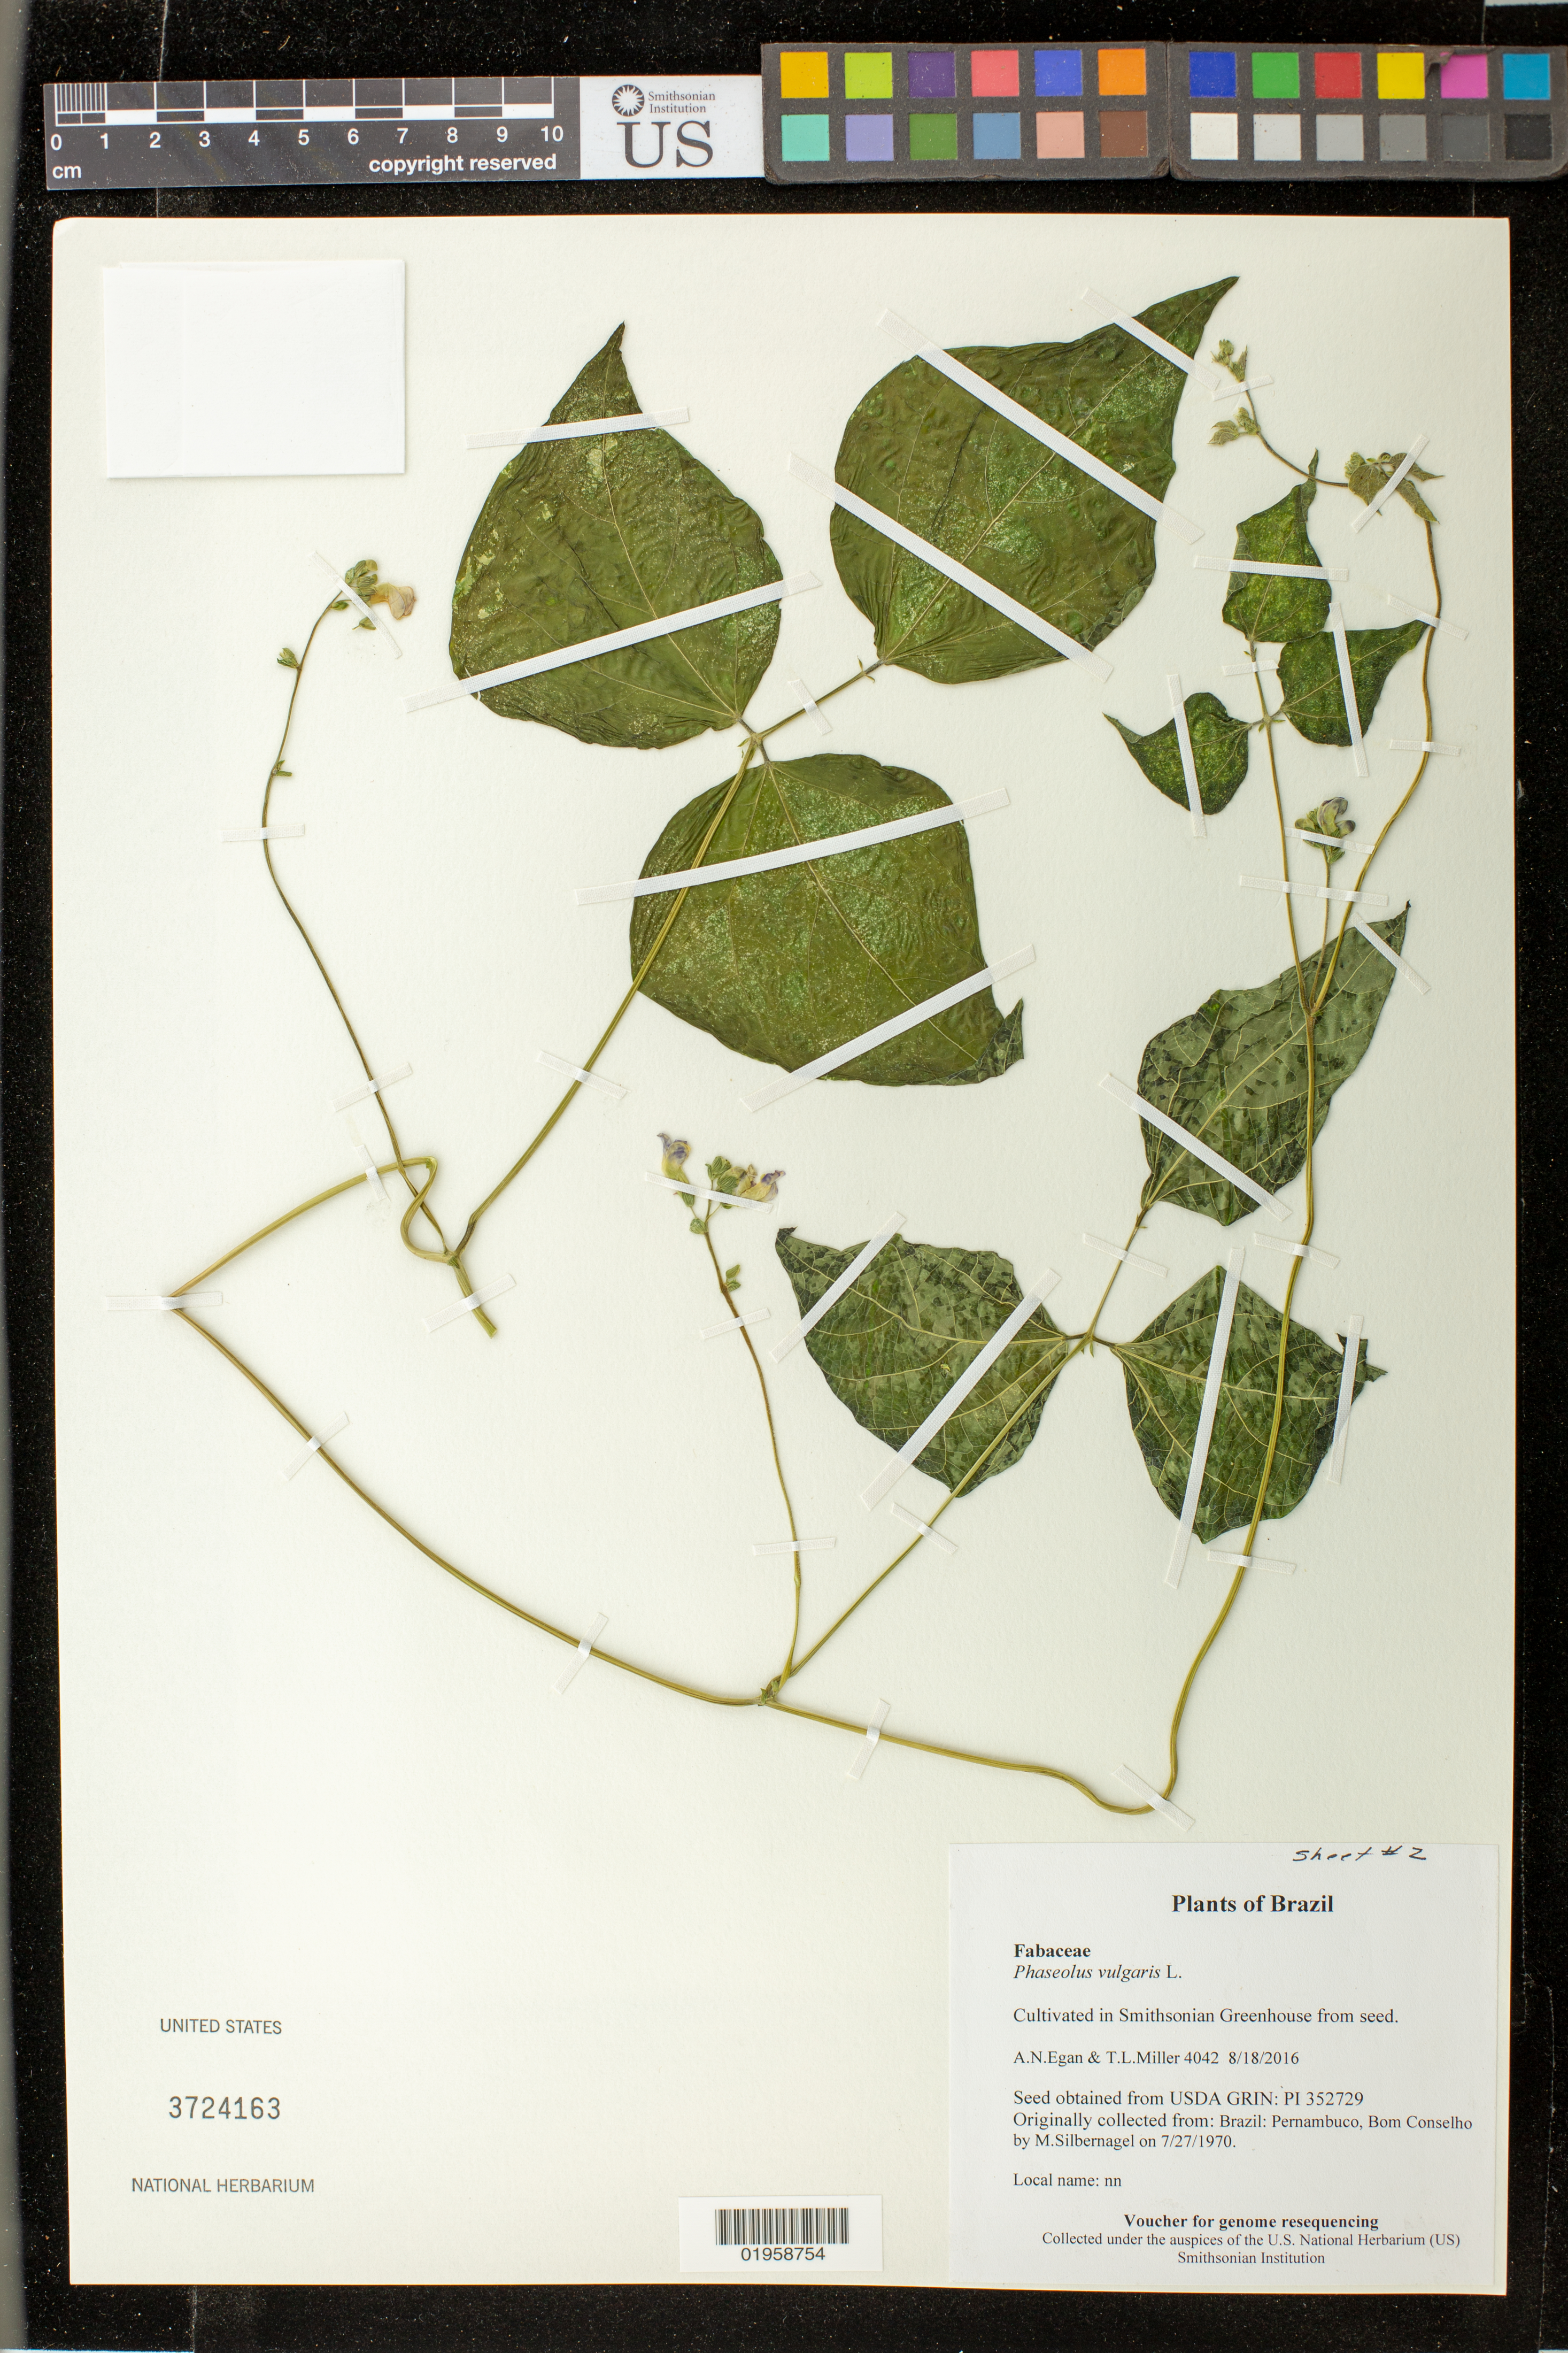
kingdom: Plantae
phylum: Tracheophyta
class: Magnoliopsida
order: Fabales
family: Fabaceae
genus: Phaseolus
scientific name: Phaseolus vulgaris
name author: L.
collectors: A. N. Egan & T. L. Miller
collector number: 4042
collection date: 2016-08-18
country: United States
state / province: Maryland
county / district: Prince George's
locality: Smithsonian's Museum Support Ctr; 4210 Suitland Pkwy., NMNH Botany Research Greenhouses. Suitland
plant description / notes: Originally collected in Brazil, Pernambuco, Bom Conselho on 1970-07-27. M.Silbernagel (collector); Grown from seed acquired from the USDA's GRIN seed bank.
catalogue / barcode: US 3724163